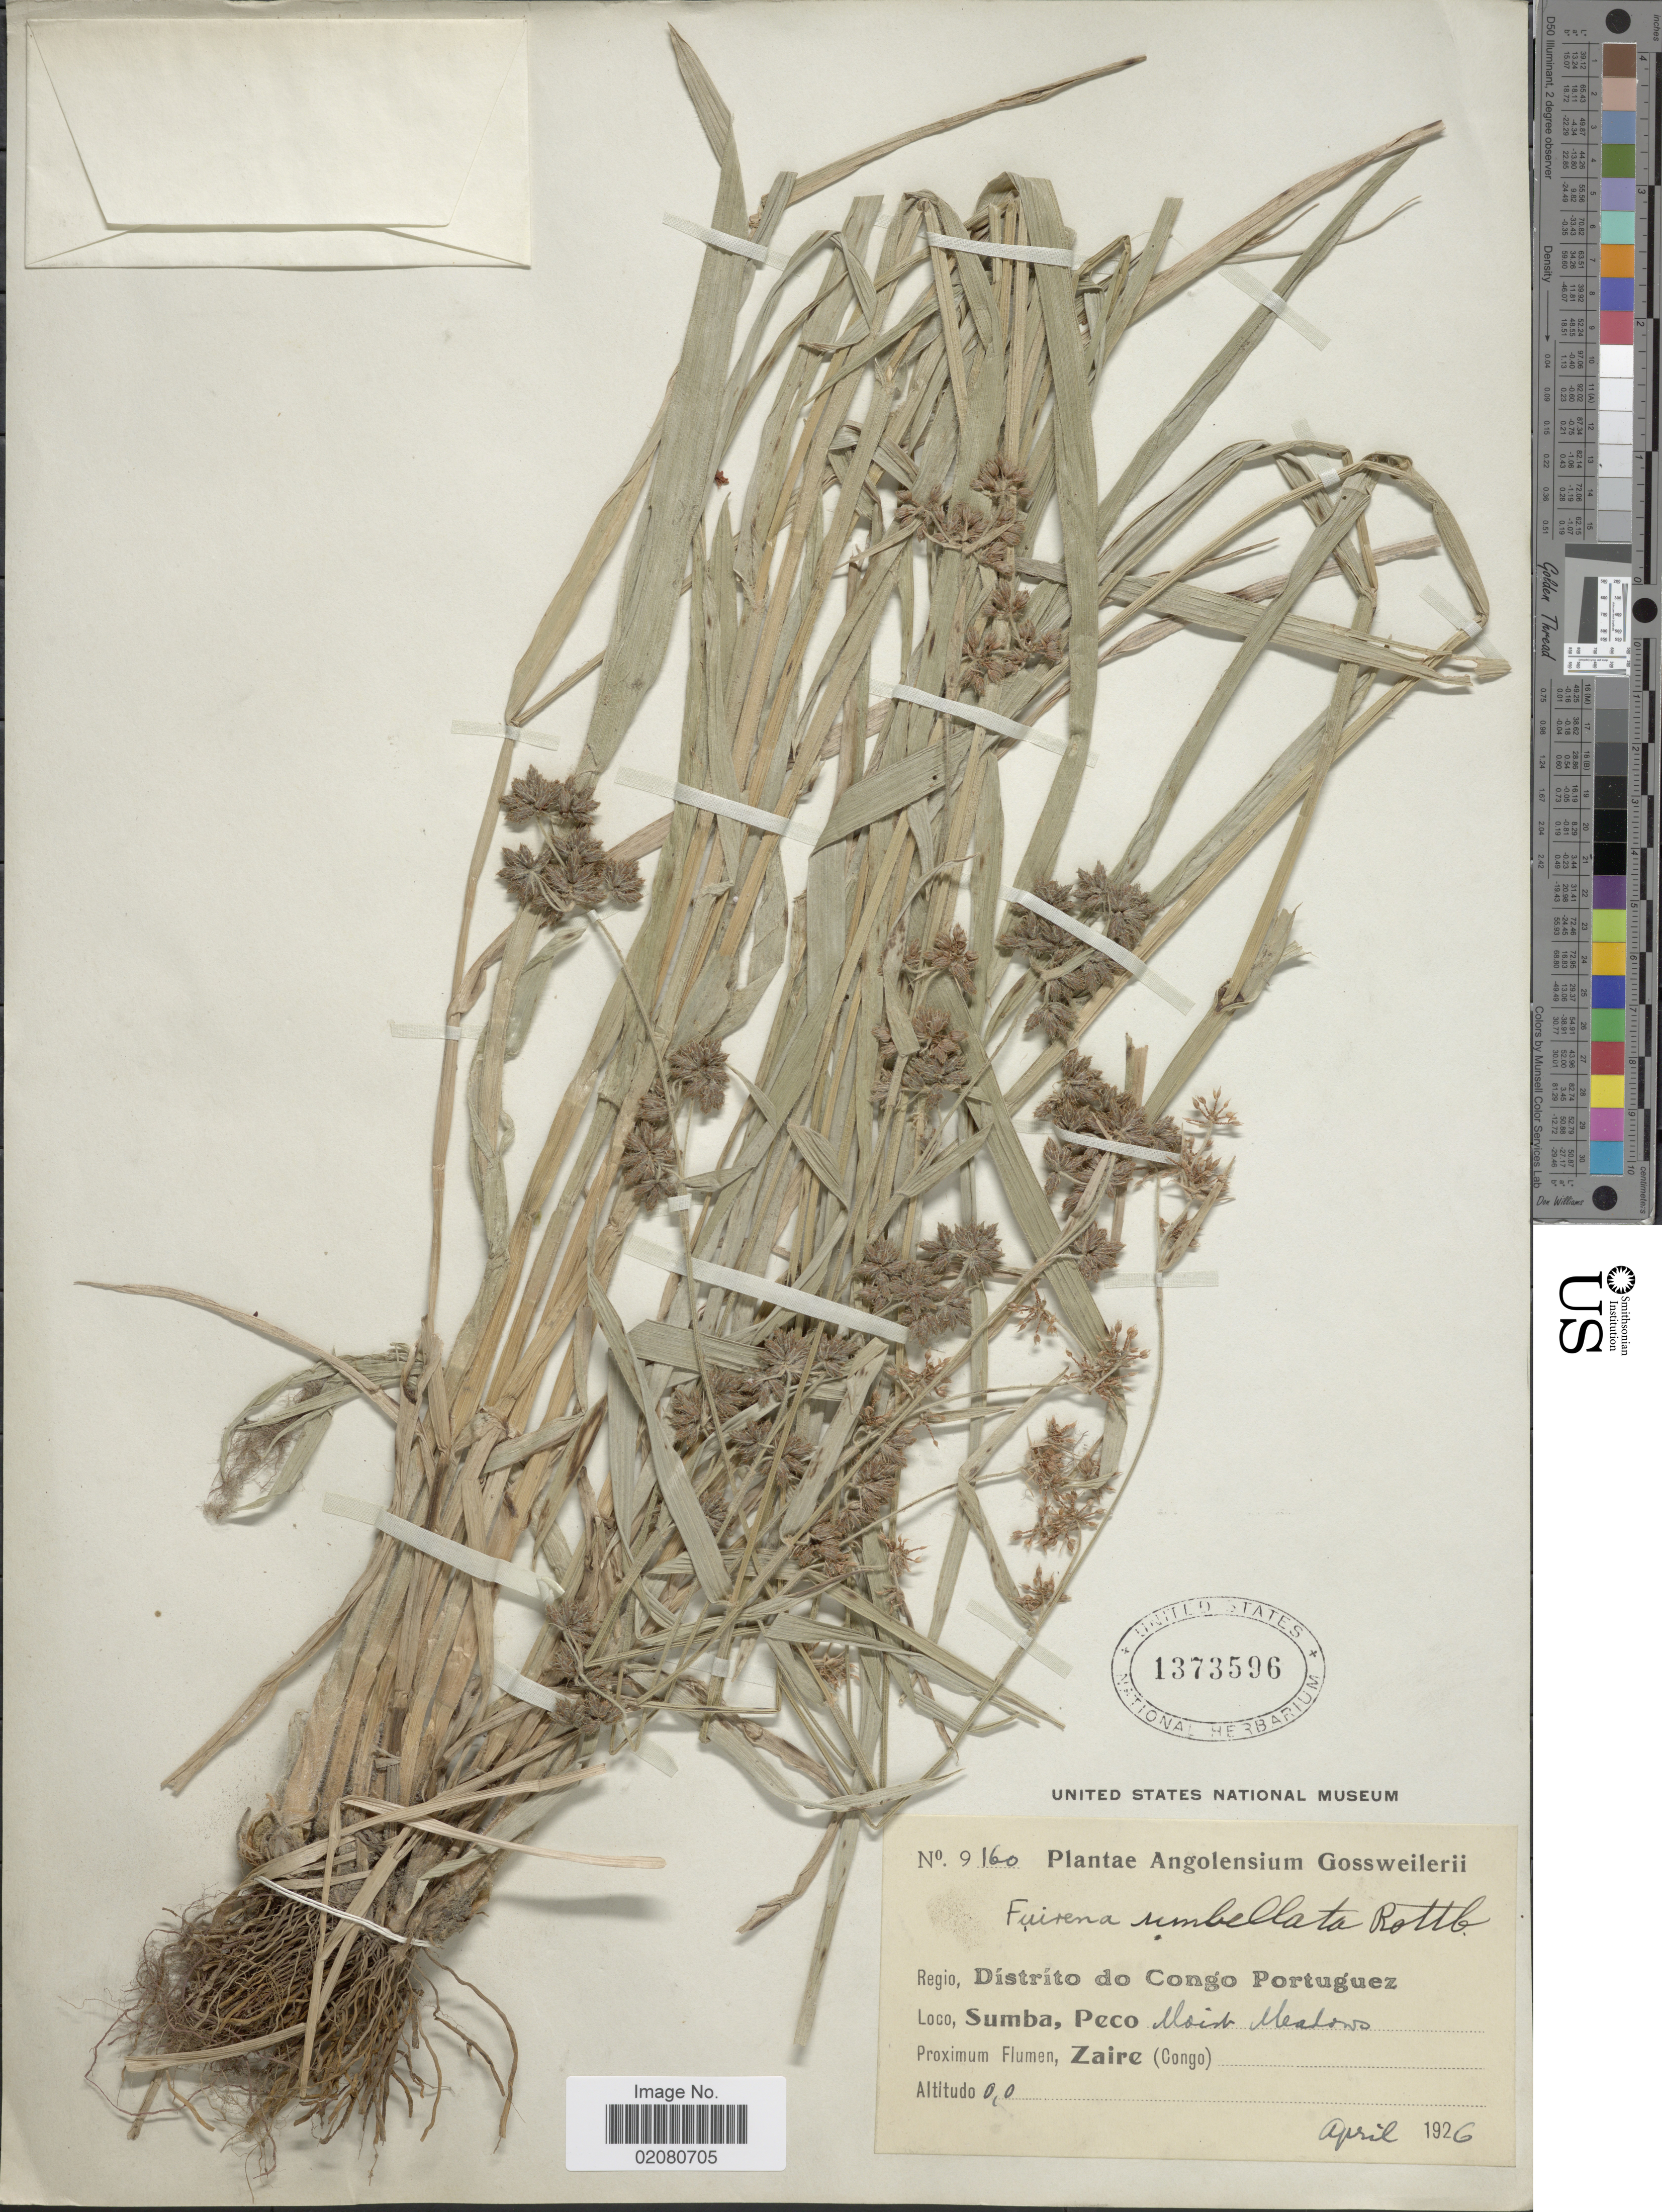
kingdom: Plantae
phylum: Tracheophyta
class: Liliopsida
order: Poales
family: Cyperaceae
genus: Fuirena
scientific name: Fuirena umbellata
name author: Rottb.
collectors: Gossweiler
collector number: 9160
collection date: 1926-04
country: Congo, Democratic Republic of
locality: Regio, Distrito do Congo Portuguez, Sumba, Peco Moist Meadows.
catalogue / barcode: US 1373596